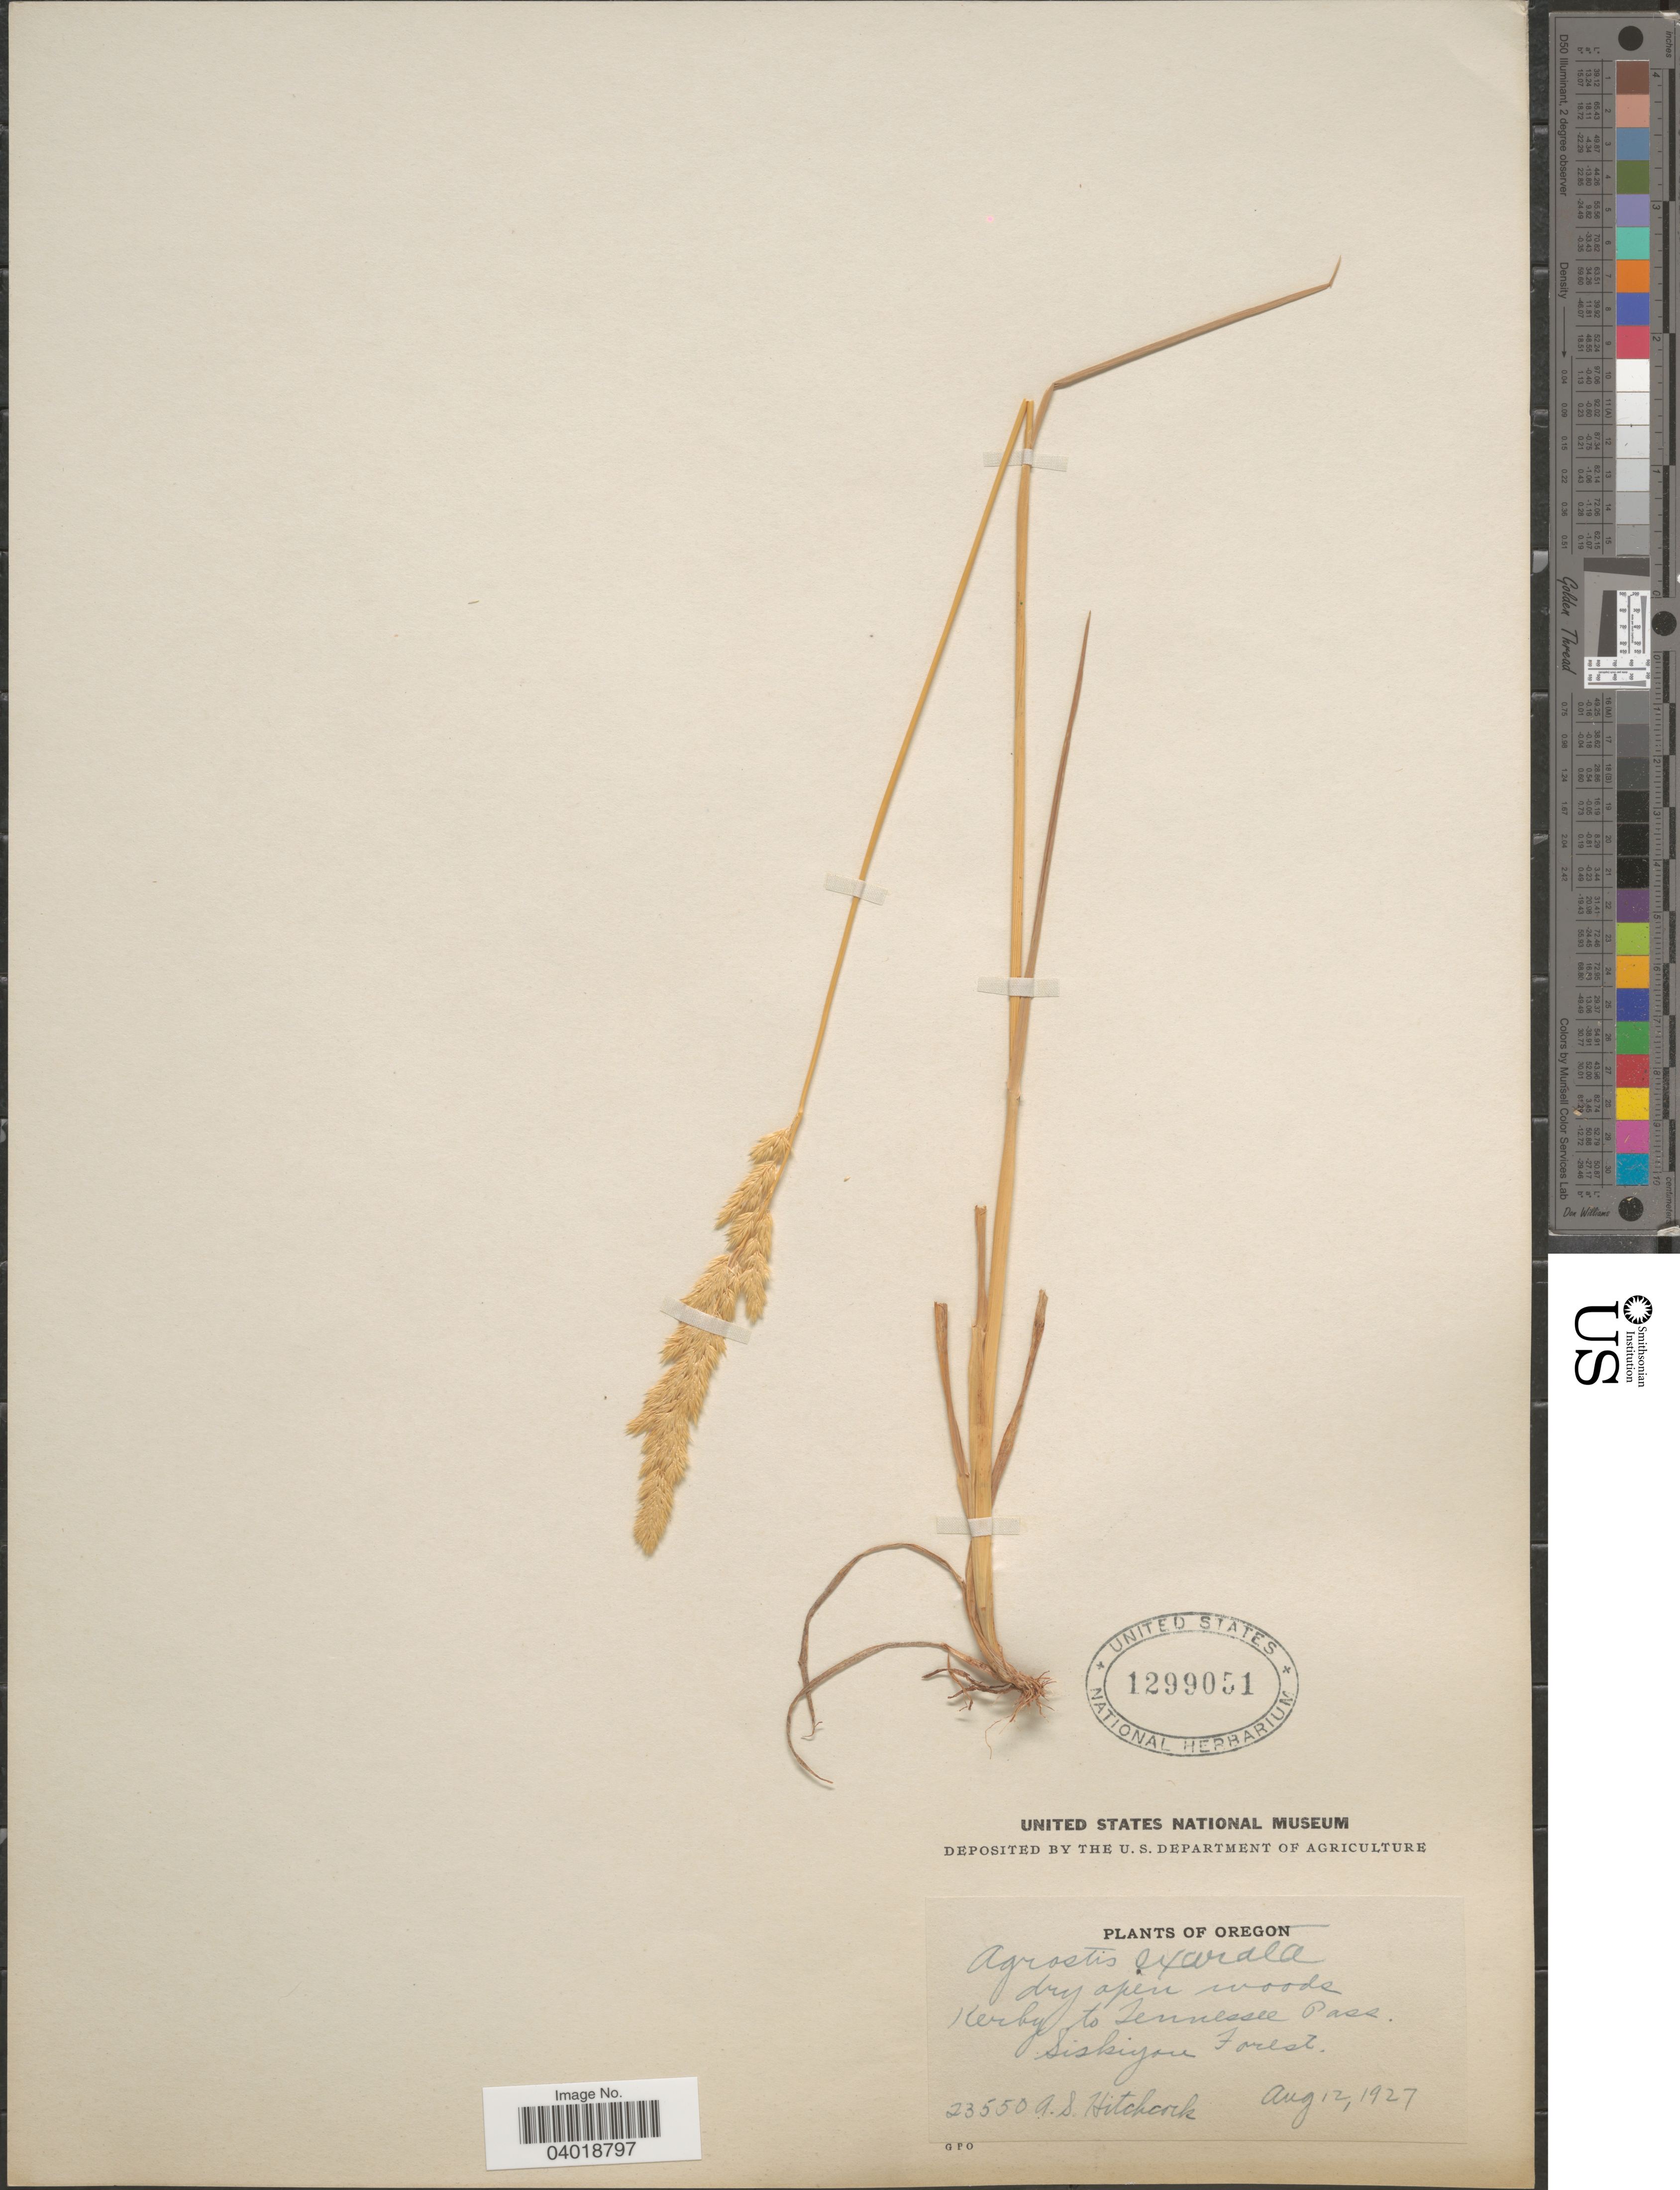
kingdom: Plantae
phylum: Tracheophyta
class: Liliopsida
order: Poales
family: Poaceae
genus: Agrostis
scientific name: Agrostis exarata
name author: Trin.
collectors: A. S. Hitchcock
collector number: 23550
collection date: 1927-08-12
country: United States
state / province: Oregon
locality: Kerby to Tennessee Pass. Siskiyou Forest.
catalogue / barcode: US 1299051